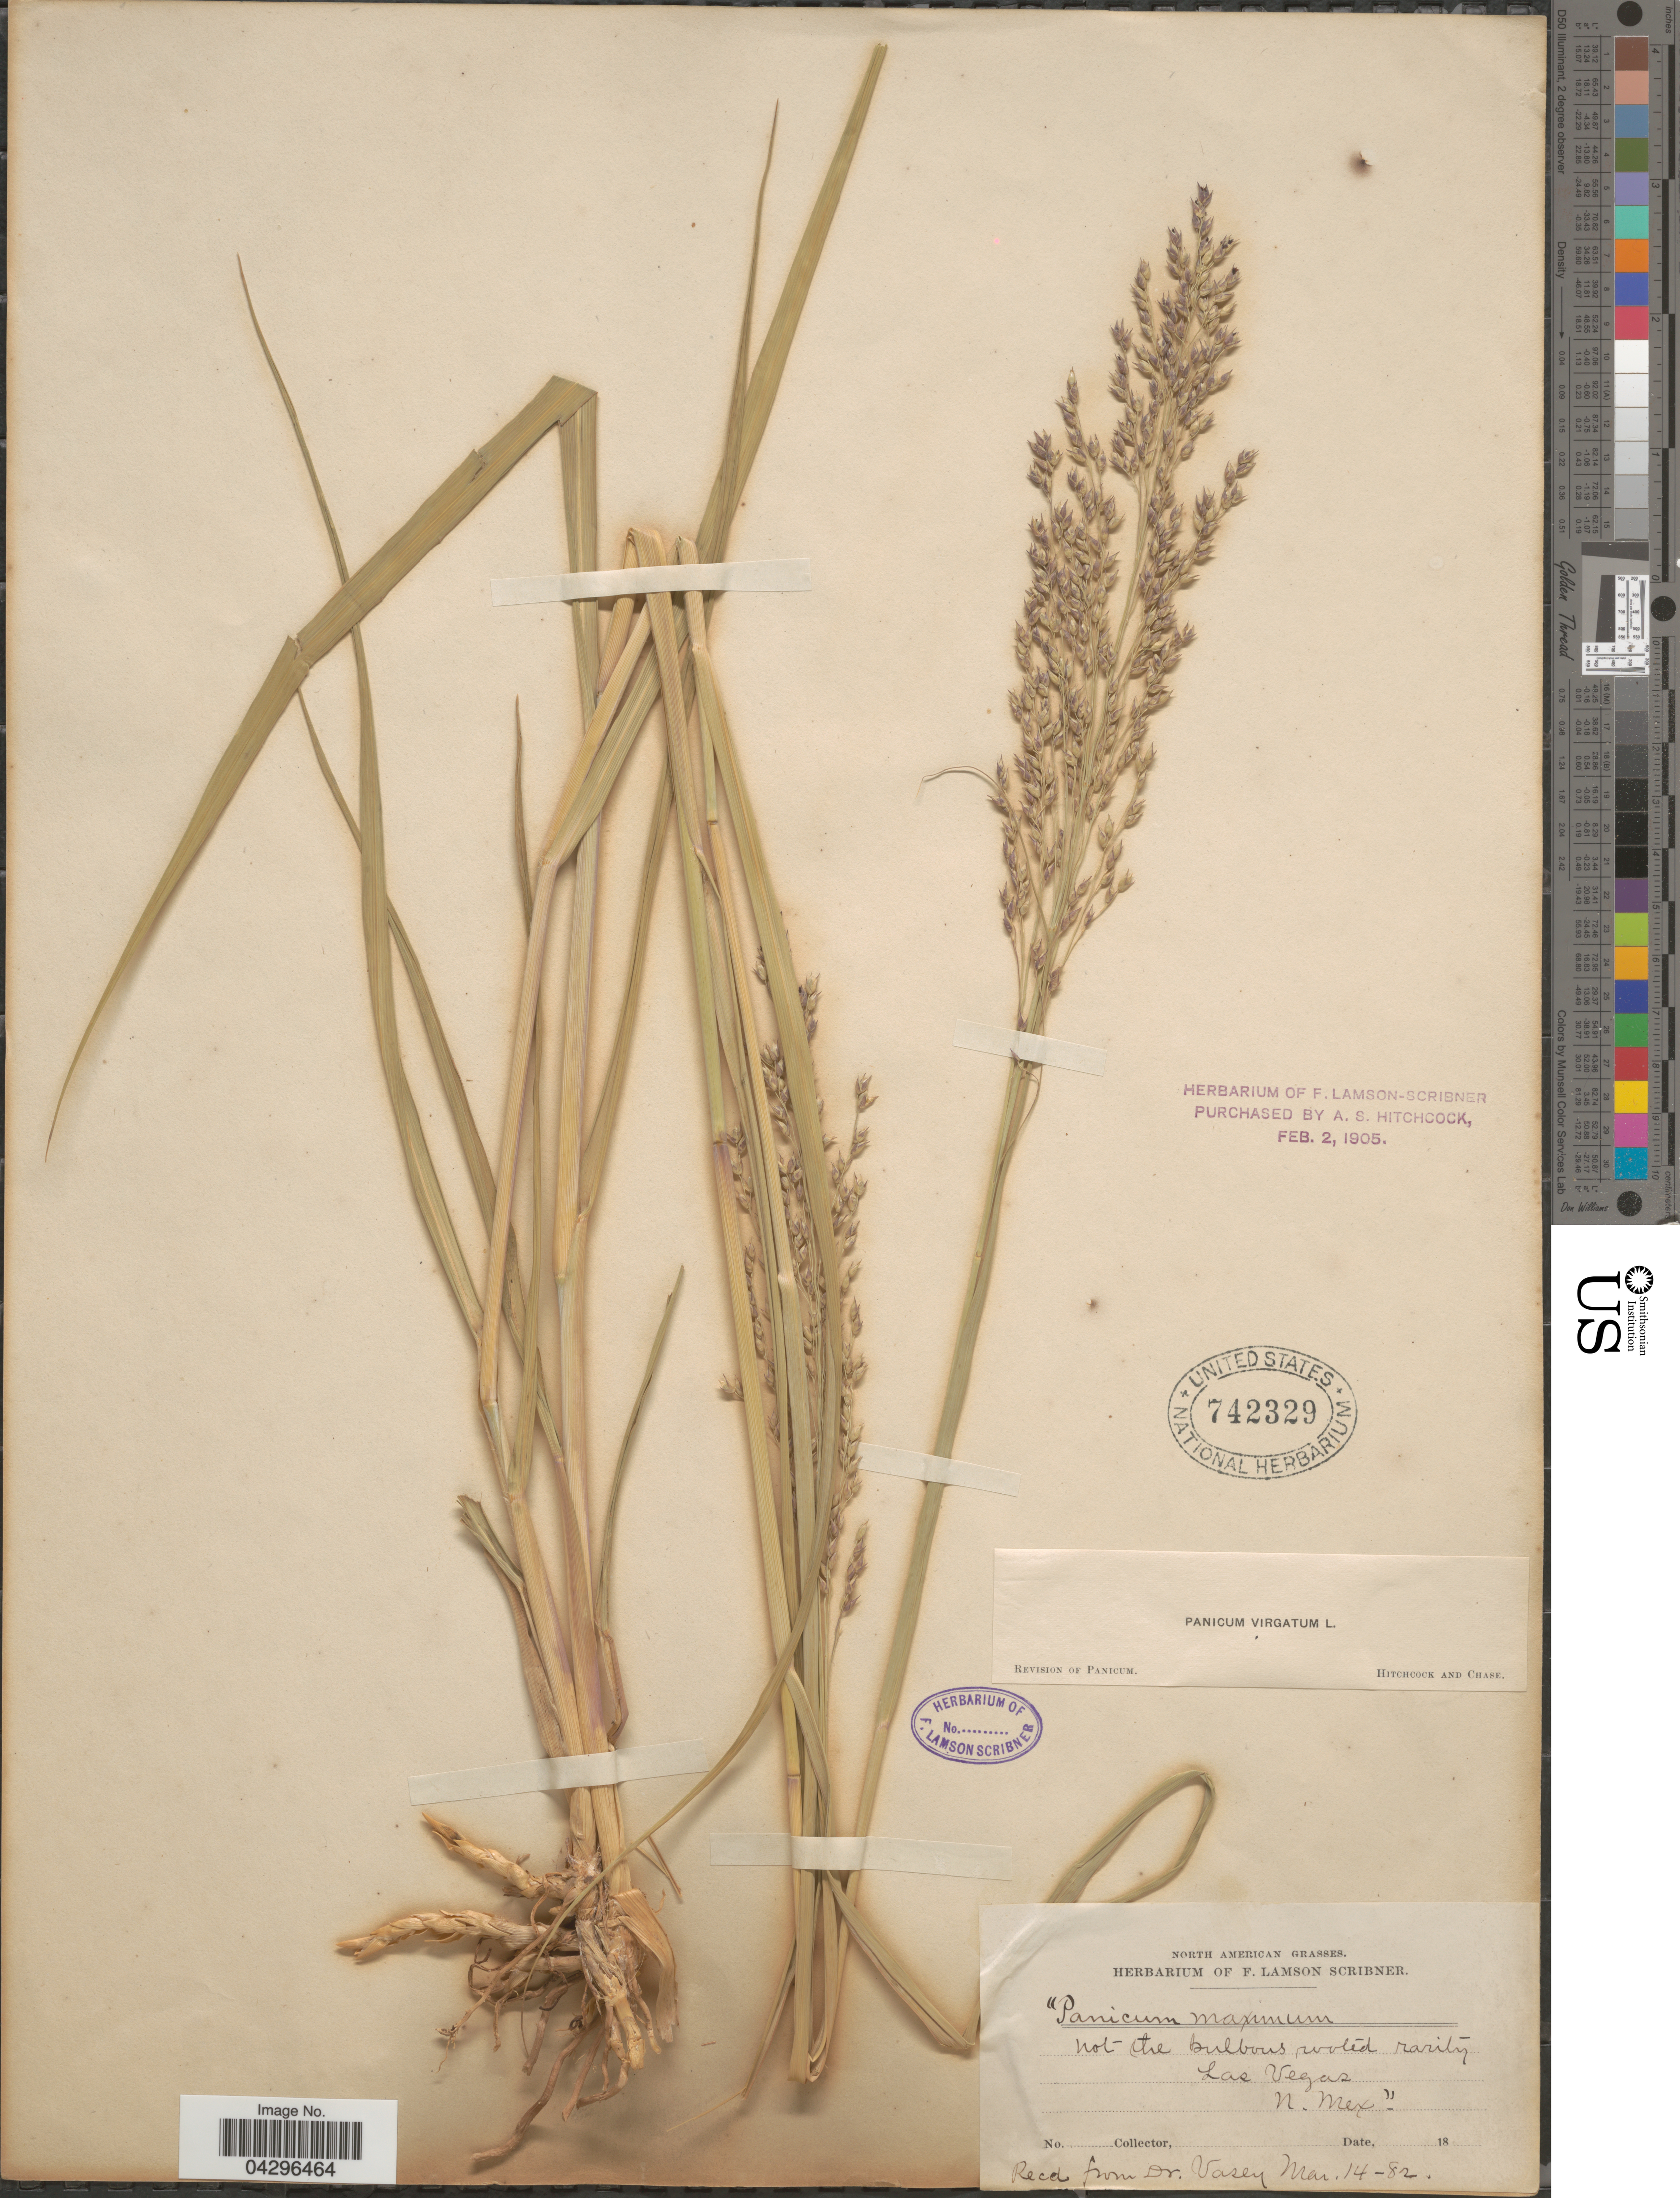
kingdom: Plantae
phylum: Tracheophyta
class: Liliopsida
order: Poales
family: Poaceae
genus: Panicum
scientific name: Panicum virgatum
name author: L.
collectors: ex herb. F. Lamson Scribner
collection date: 1882-03-14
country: United States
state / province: New Mexico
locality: Las Vegas,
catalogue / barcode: US 742329